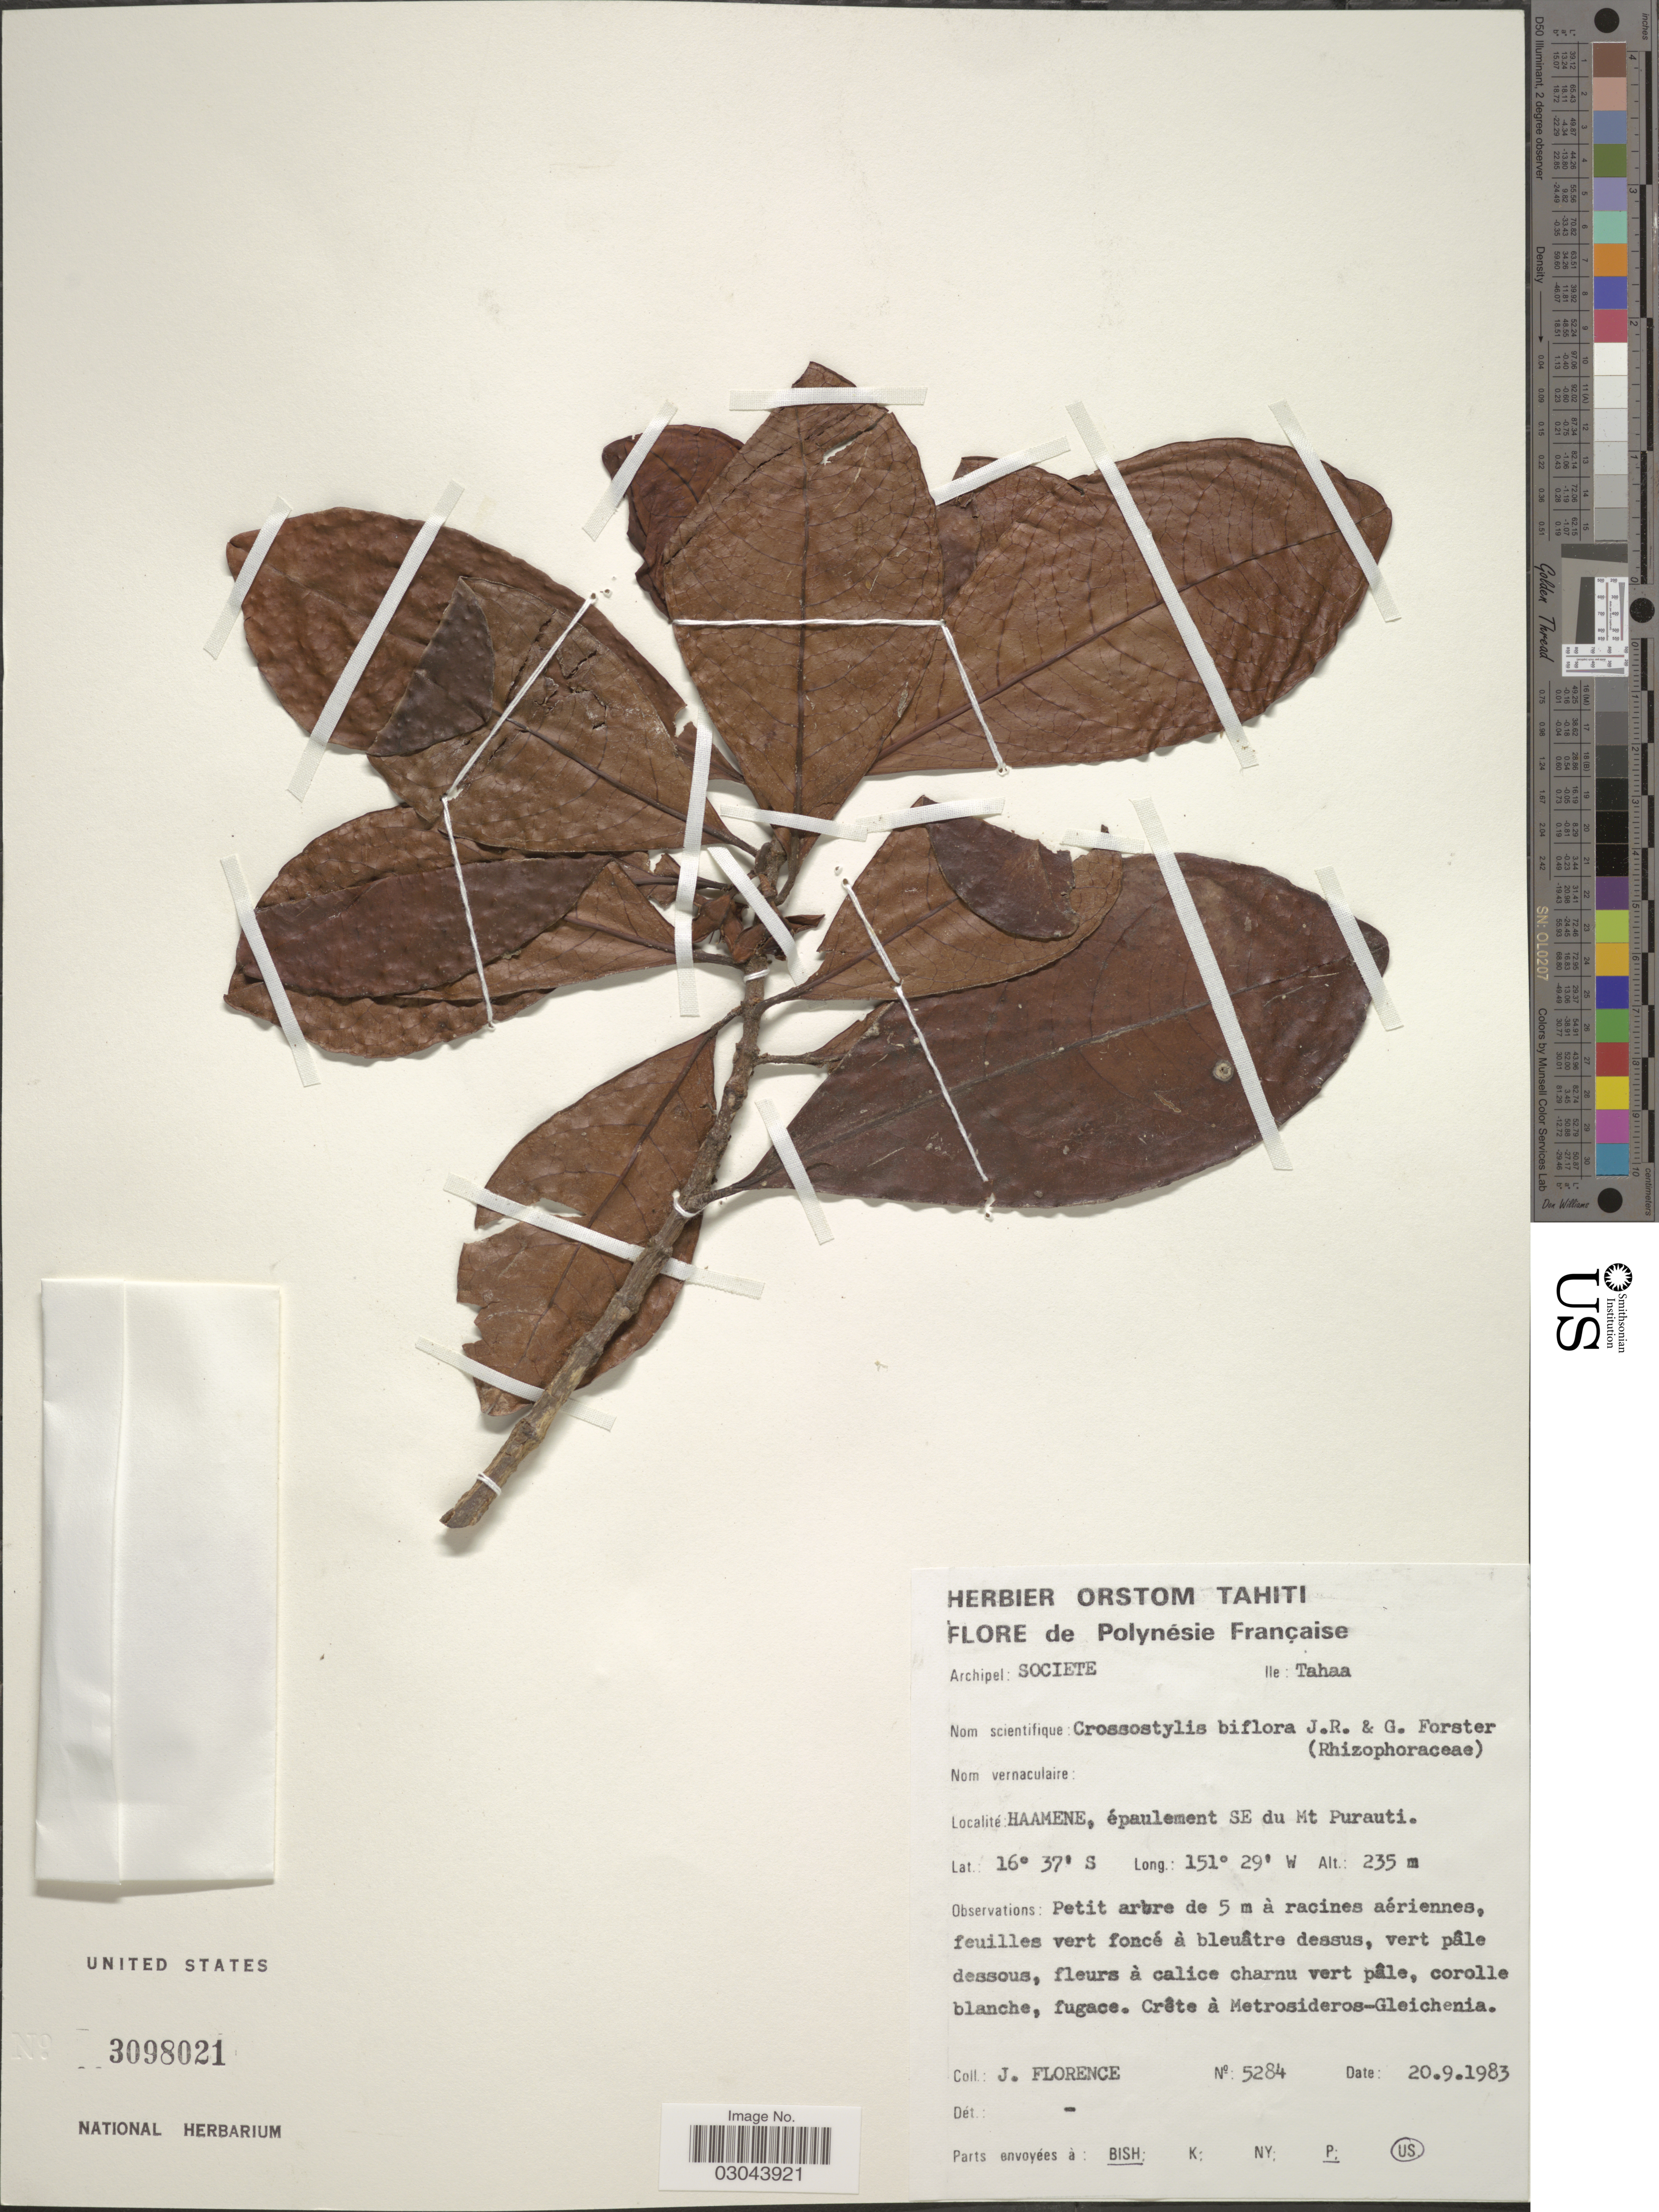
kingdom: Plantae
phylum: Tracheophyta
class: Magnoliopsida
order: Malpighiales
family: Rhizophoraceae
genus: Crossostylis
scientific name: Crossostylis biflora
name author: J.R. Forst. & G. Forst.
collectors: J. Florence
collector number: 5284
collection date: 1983-09-20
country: French Polynesia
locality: Polynésie Française. Archipel: Societe. Ile: Tahaa. HAAMENE, épaulement SE du Mt Purauti.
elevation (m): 235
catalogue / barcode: US 3098021